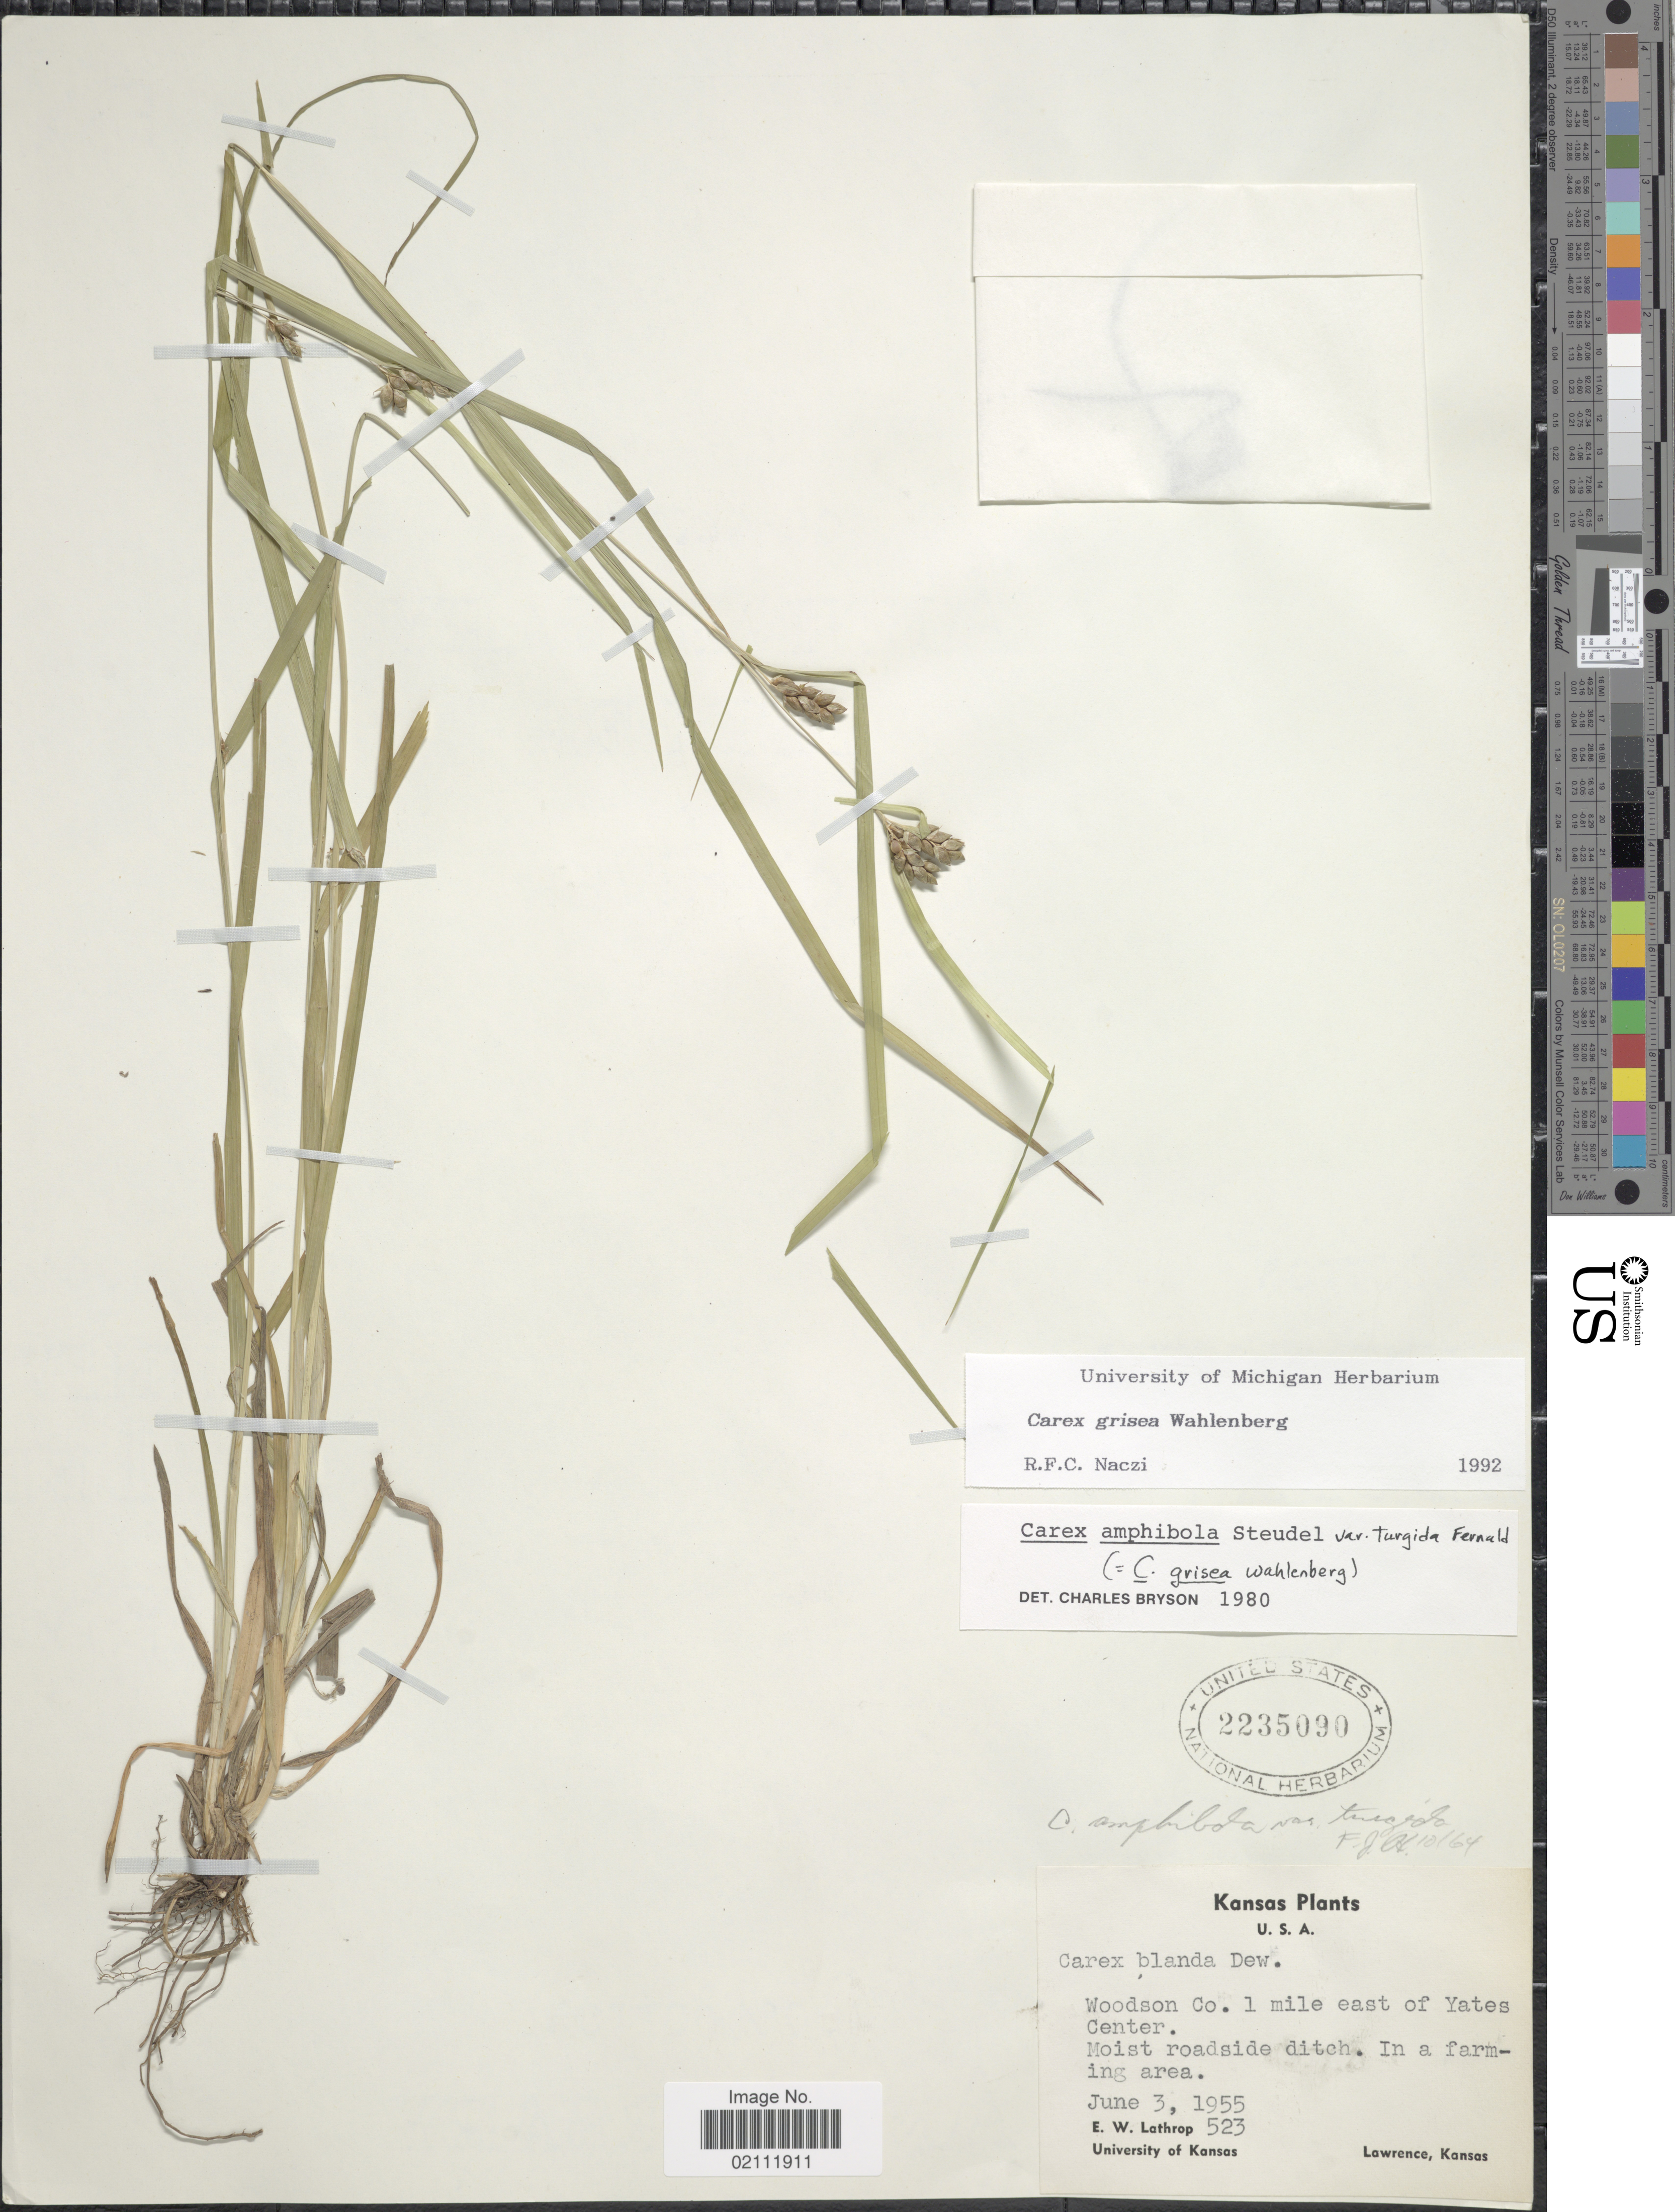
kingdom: Plantae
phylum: Tracheophyta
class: Liliopsida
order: Poales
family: Cyperaceae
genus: Carex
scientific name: Carex grisea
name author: Wahlenb.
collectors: E. W. Lathrop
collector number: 523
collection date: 1955-06-03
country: United States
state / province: Kansas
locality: Woodson Co., 1 mile east of Yates Center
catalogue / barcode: US 2235090